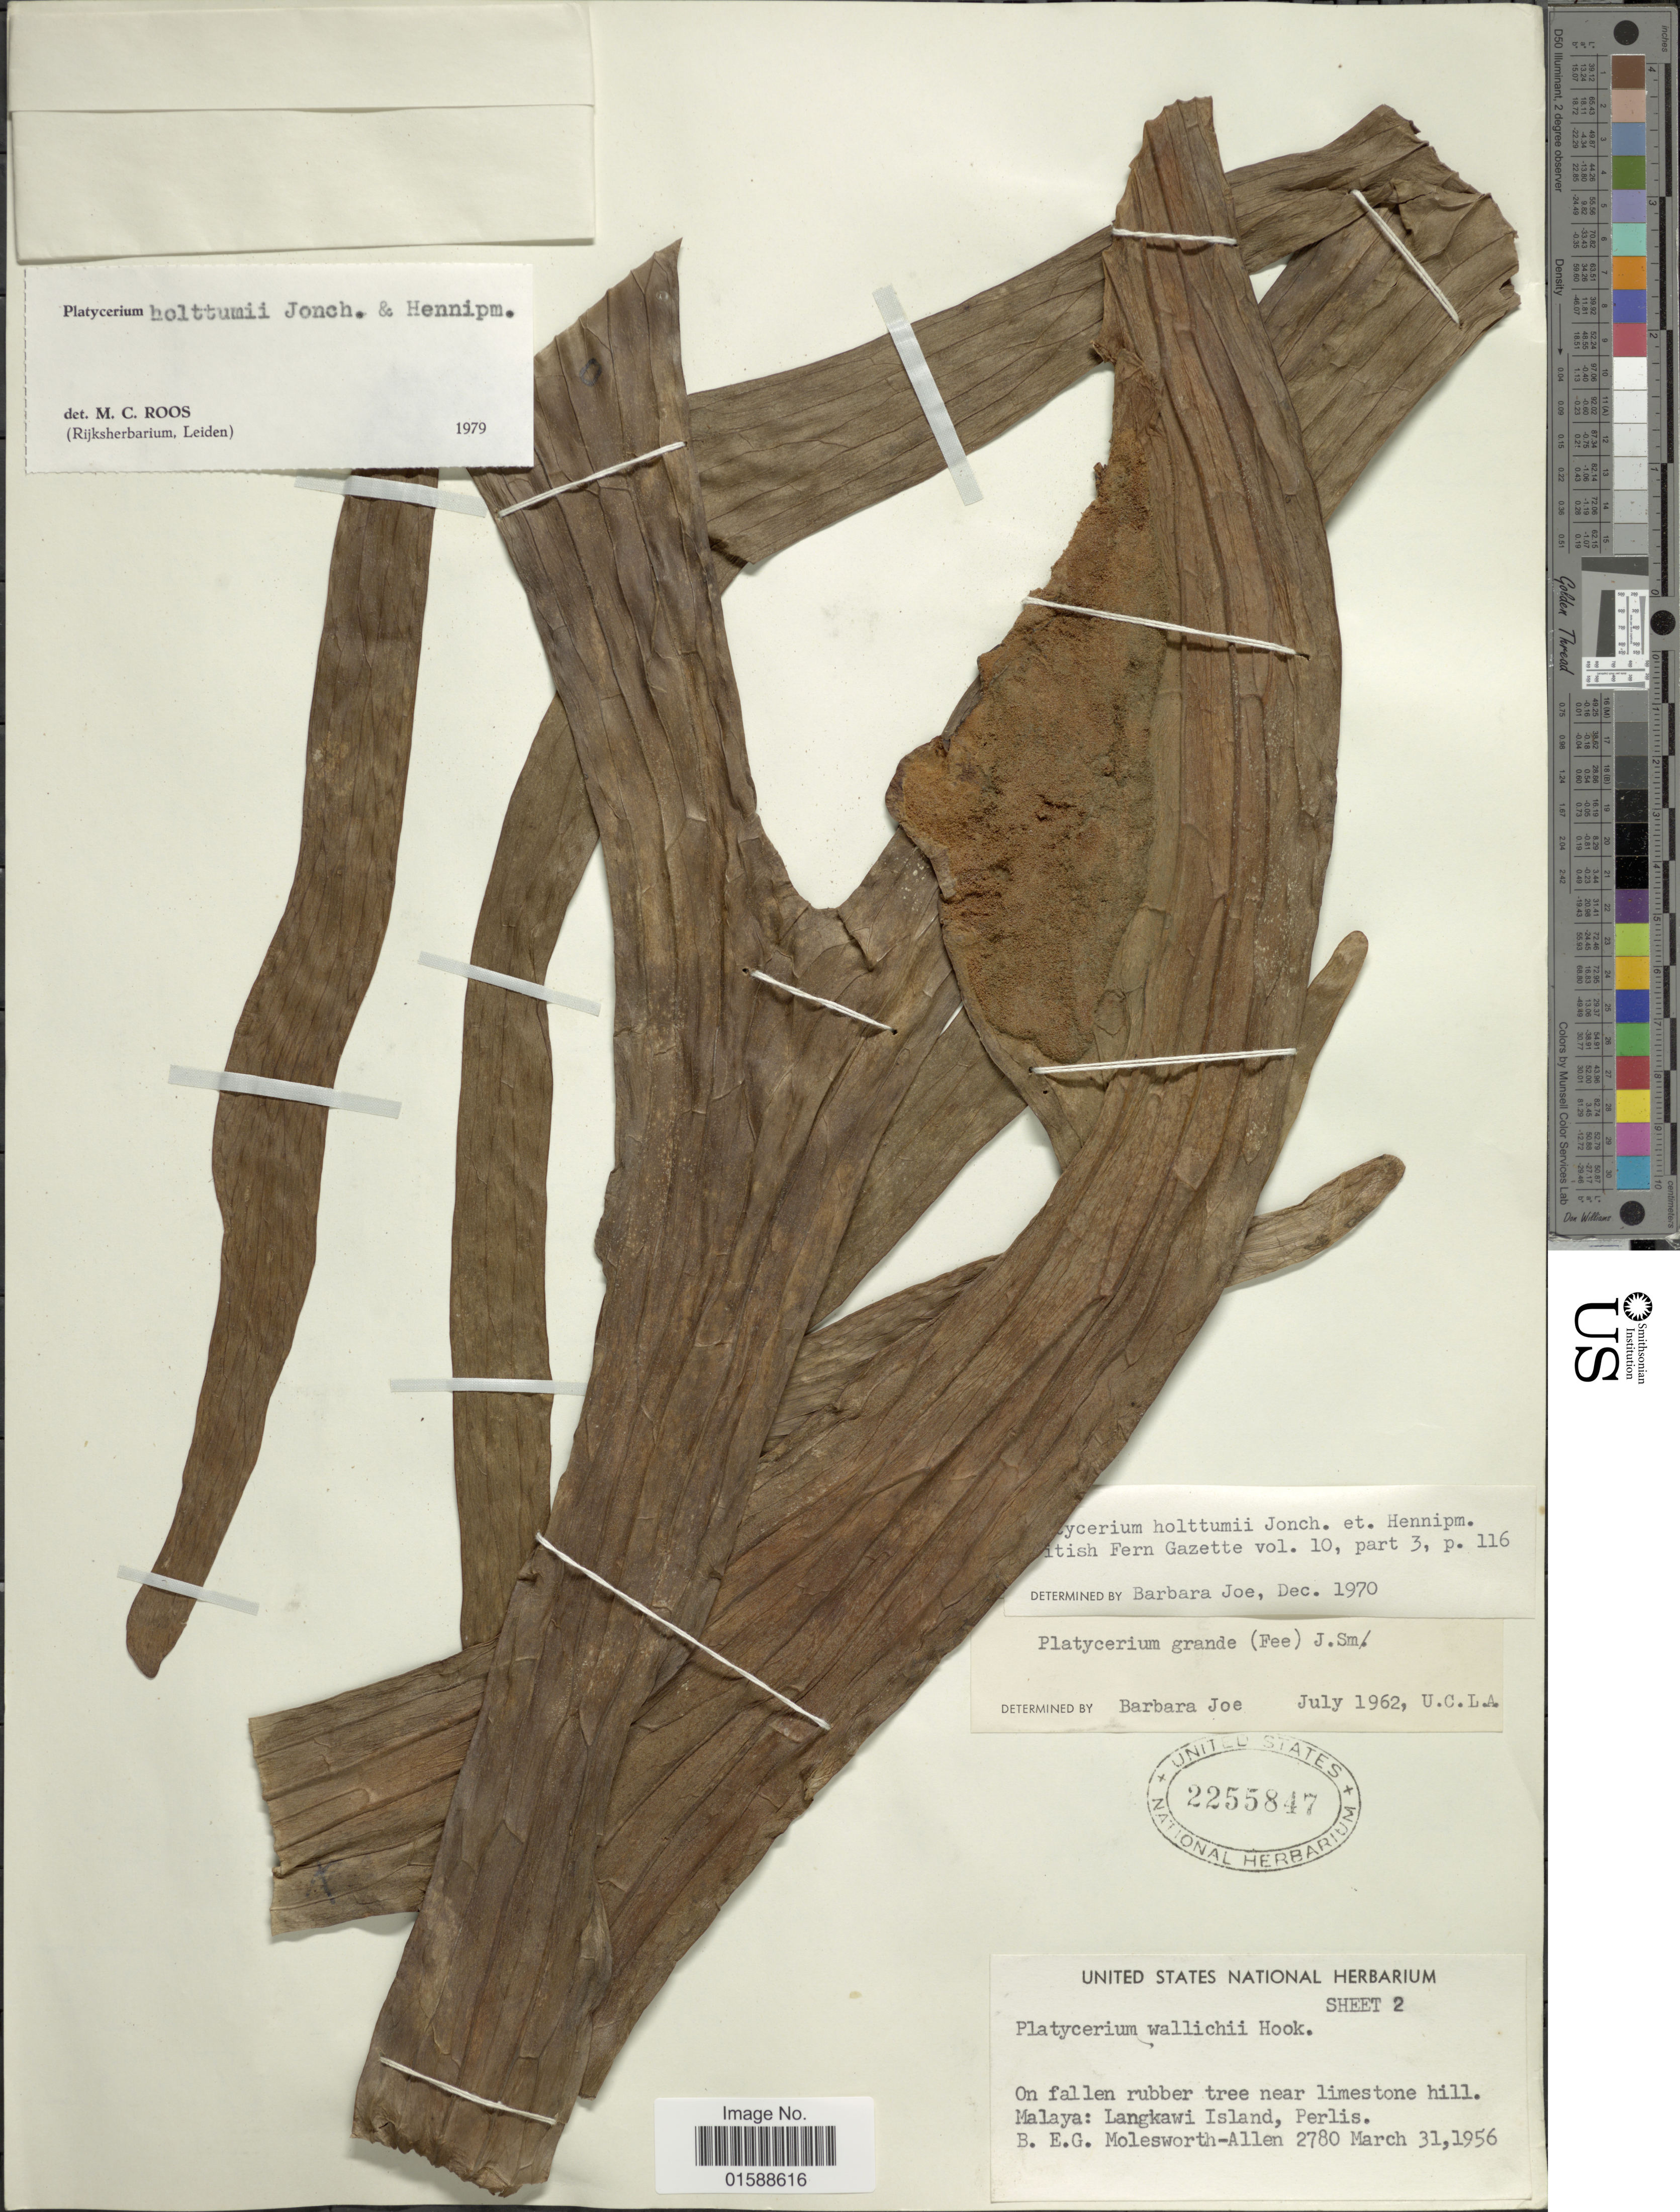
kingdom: Plantae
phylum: Tracheophyta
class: Polypodiopsida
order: Polypodiales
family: Polypodiaceae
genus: Platycerium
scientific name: Platycerium holttumii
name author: de Jonch. & Hennipman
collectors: B. E. G. Molesworth-Allen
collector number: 2780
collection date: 1956-03-31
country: Malaysia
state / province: Perlis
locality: Malaya: Langkawi Island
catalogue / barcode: US 2255847